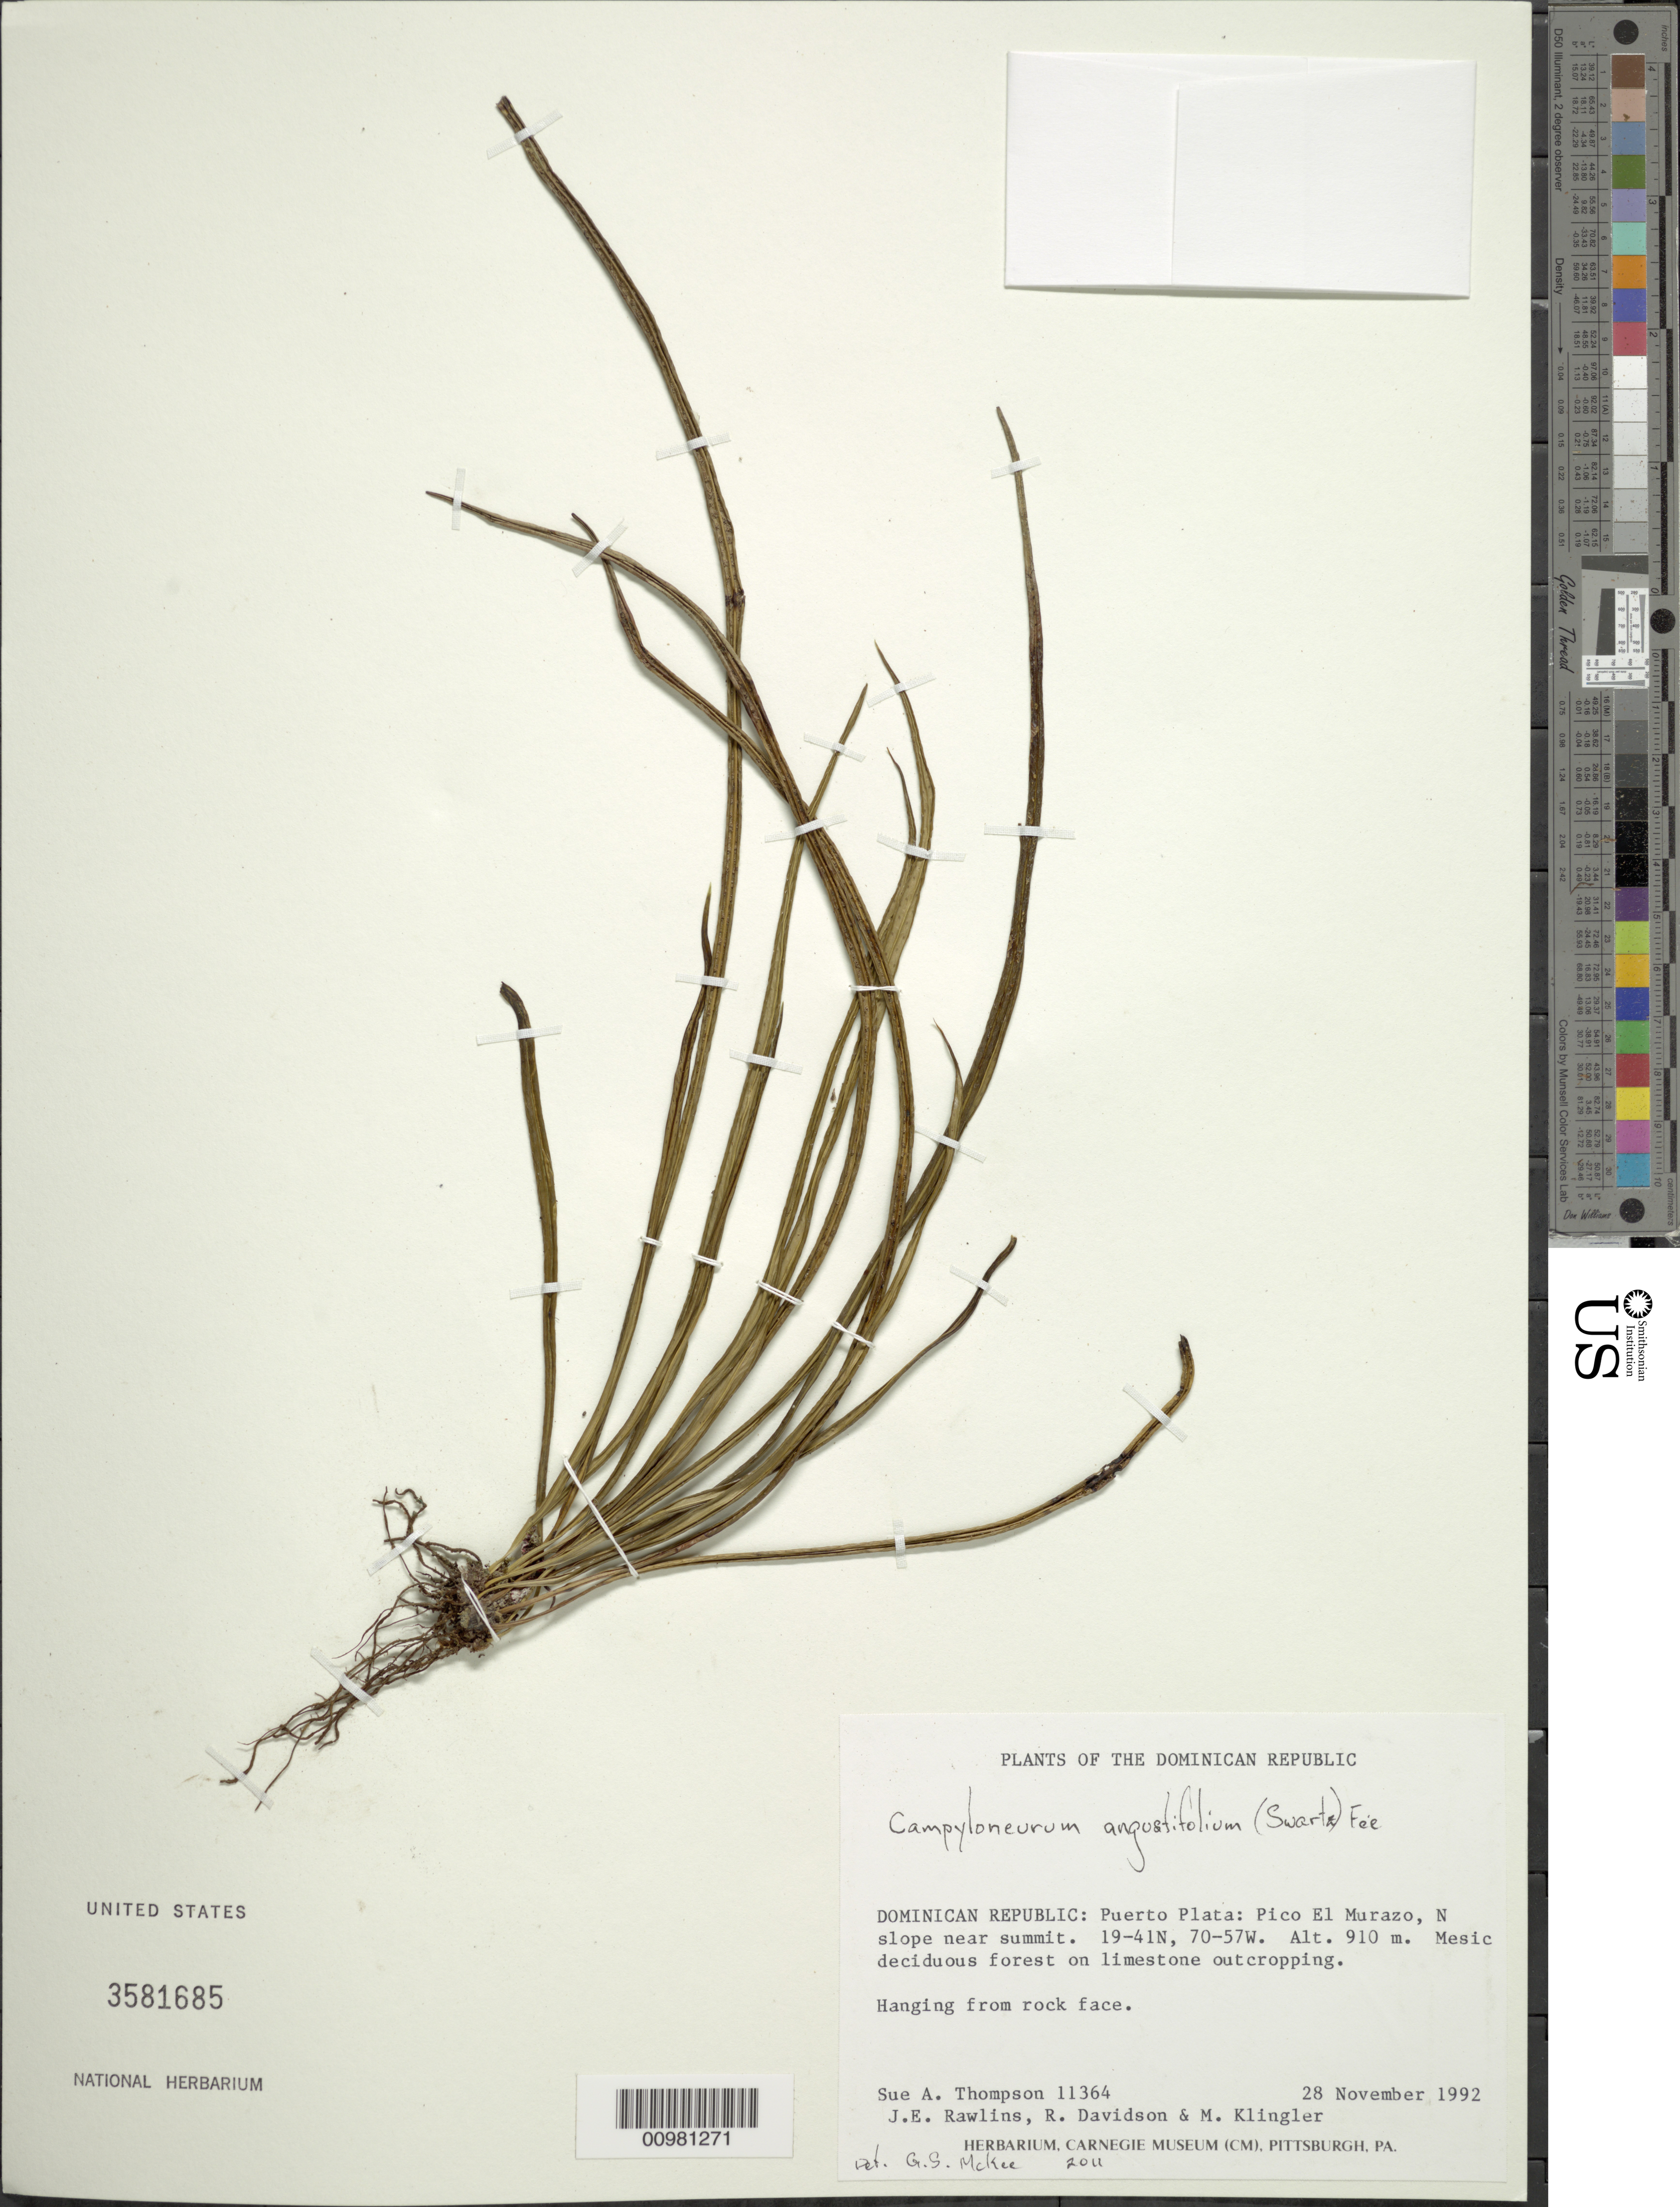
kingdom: Plantae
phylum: Tracheophyta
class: Polypodiopsida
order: Polypodiales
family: Polypodiaceae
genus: Campyloneurum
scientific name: Campyloneurum angustifolium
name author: (Sw.) Fée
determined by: McKee, G. S., (US), NMNH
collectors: S. A. Thompson, J. Rawlins, R. Davidson & M. Klingler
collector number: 11364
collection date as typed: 28 Nov 1992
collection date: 1992-11-28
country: Dominican Republic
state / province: Puerto Plata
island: Hispaniola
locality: Pico El Murazo, N slope near summit.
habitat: Mesic deciduous forest on limestone outcropping.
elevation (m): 910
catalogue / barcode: US 3581685